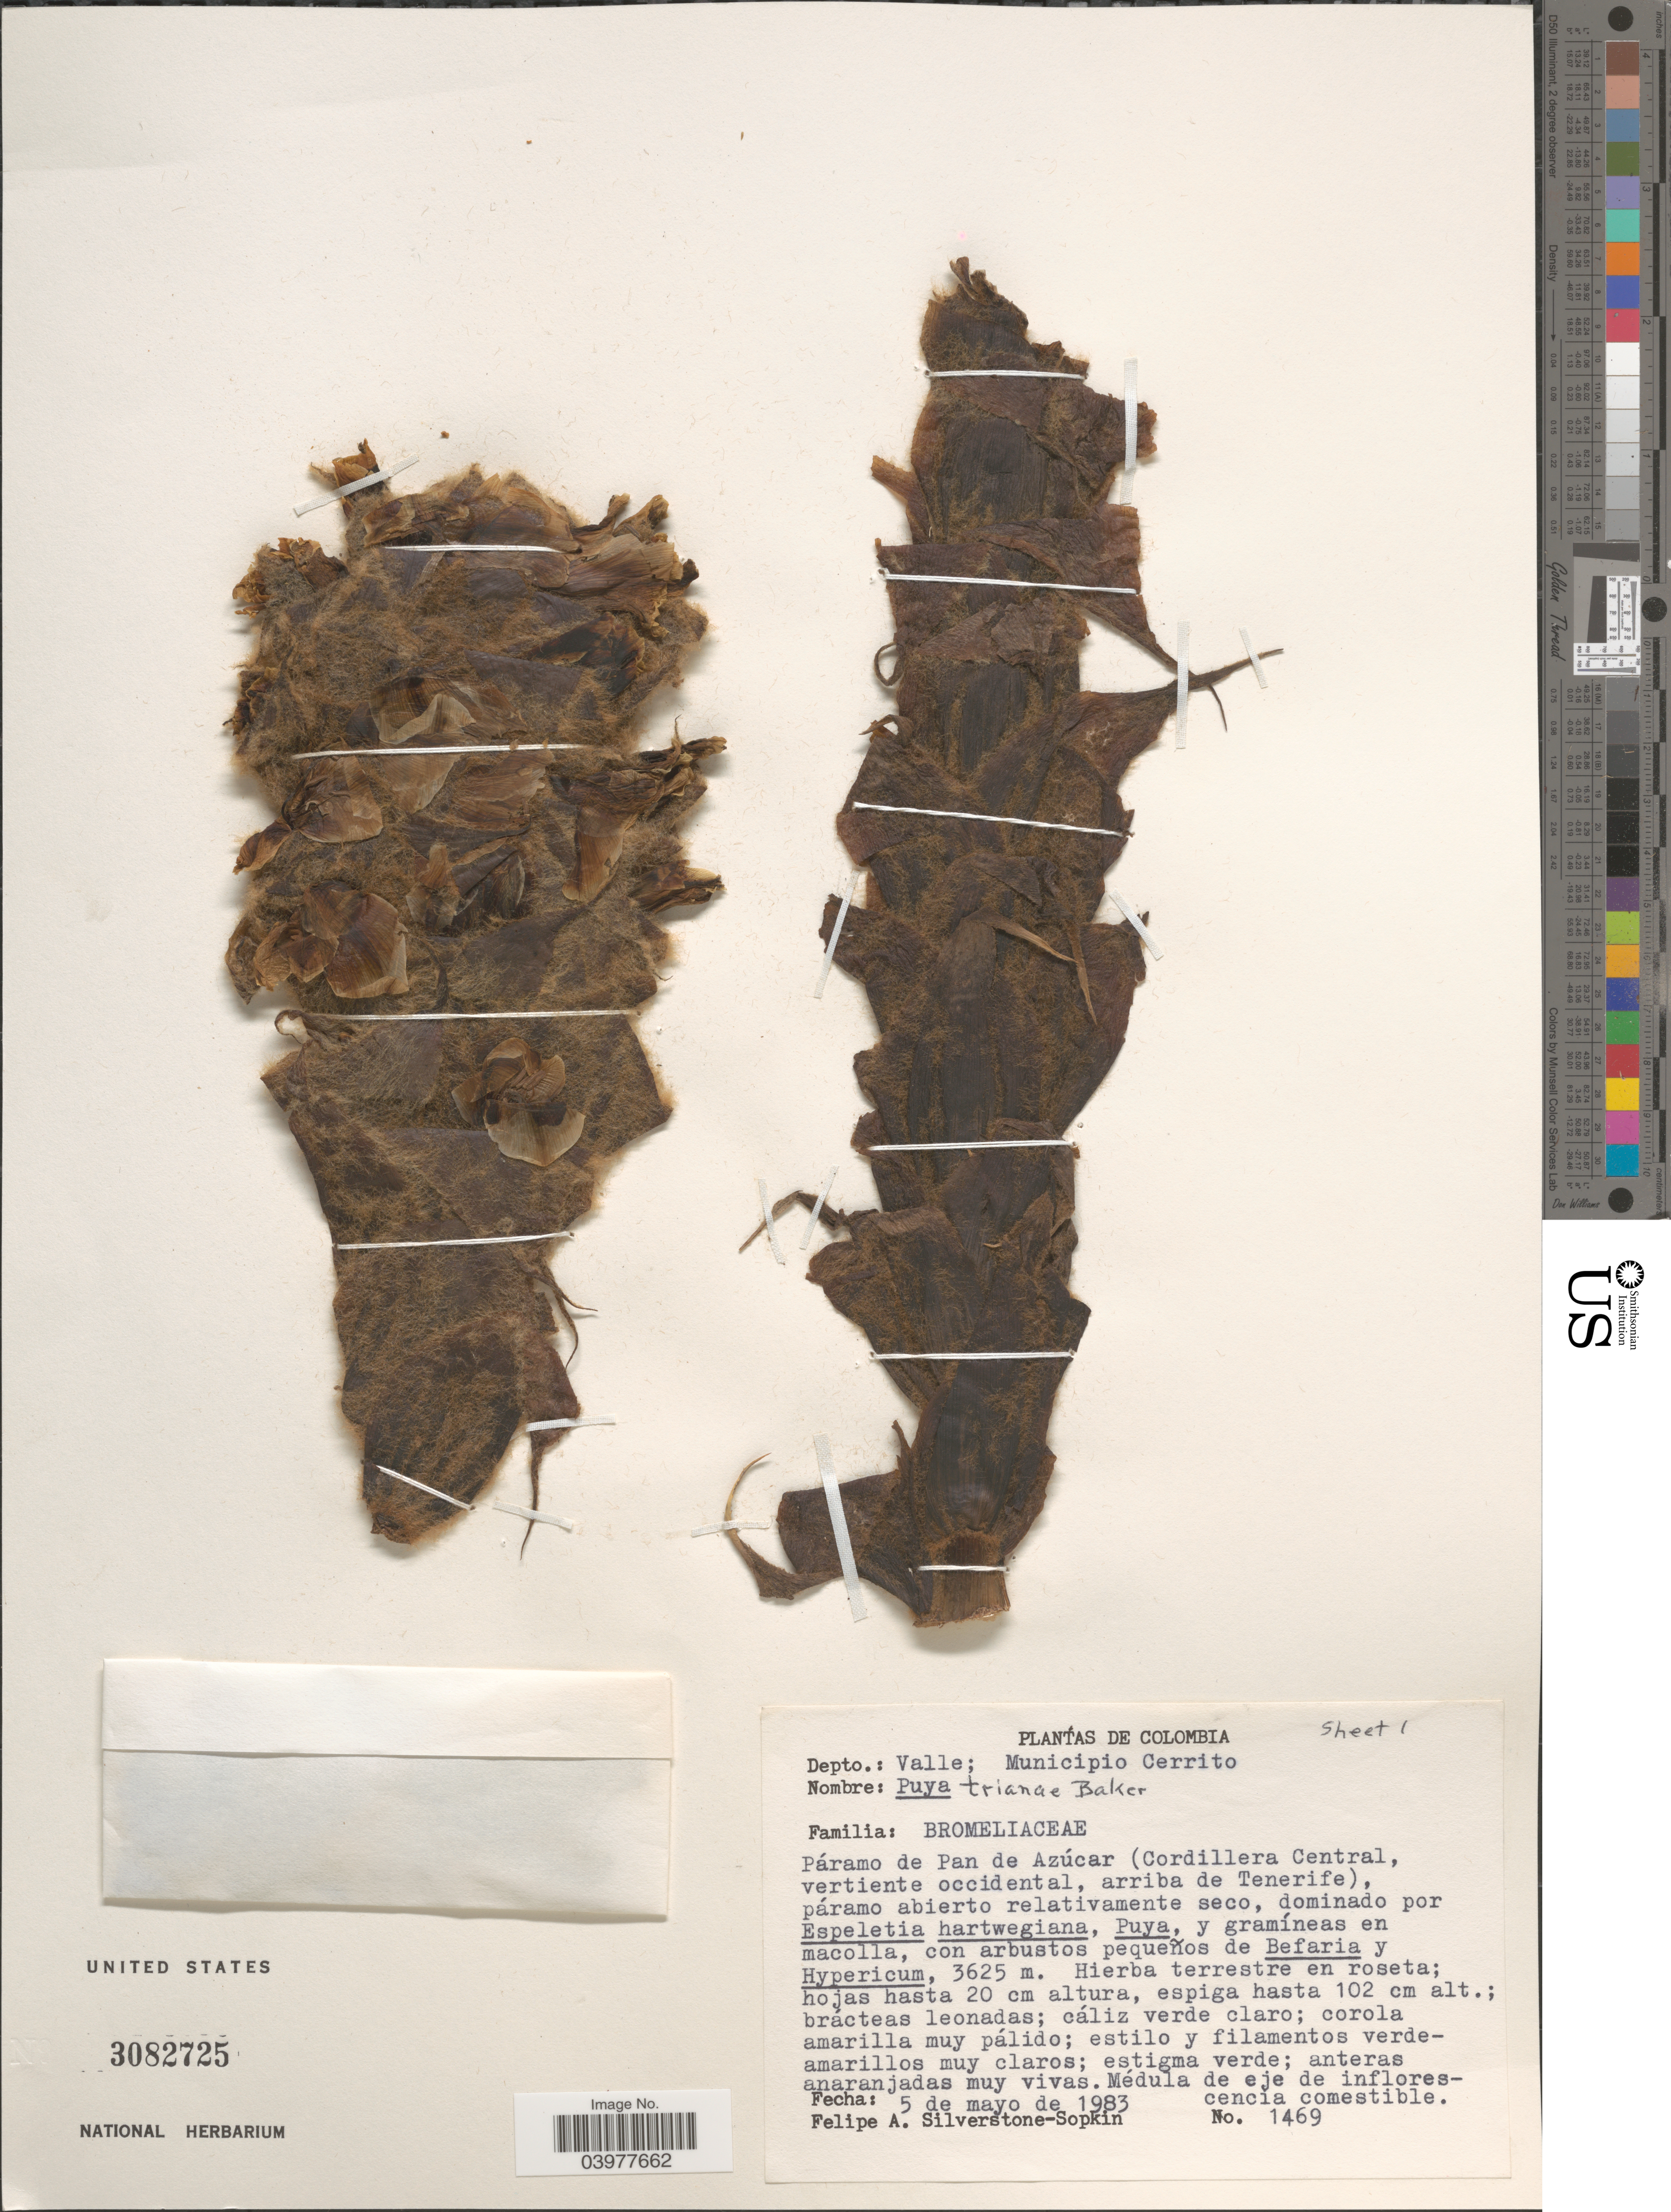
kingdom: Plantae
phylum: Tracheophyta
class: Liliopsida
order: Poales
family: Bromeliaceae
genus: Puya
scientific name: Puya trianae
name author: Baker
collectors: F. Silverstone-Sopkin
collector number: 1469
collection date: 1983-05-05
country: Colombia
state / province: Valle del Cauca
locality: Depto.: Valle; Municipio Cerrito. Páramo de Pan de Azúcar (Cordillera Central, vertiente occidental, arriba de Tenerife).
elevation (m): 3625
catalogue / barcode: US 3082725